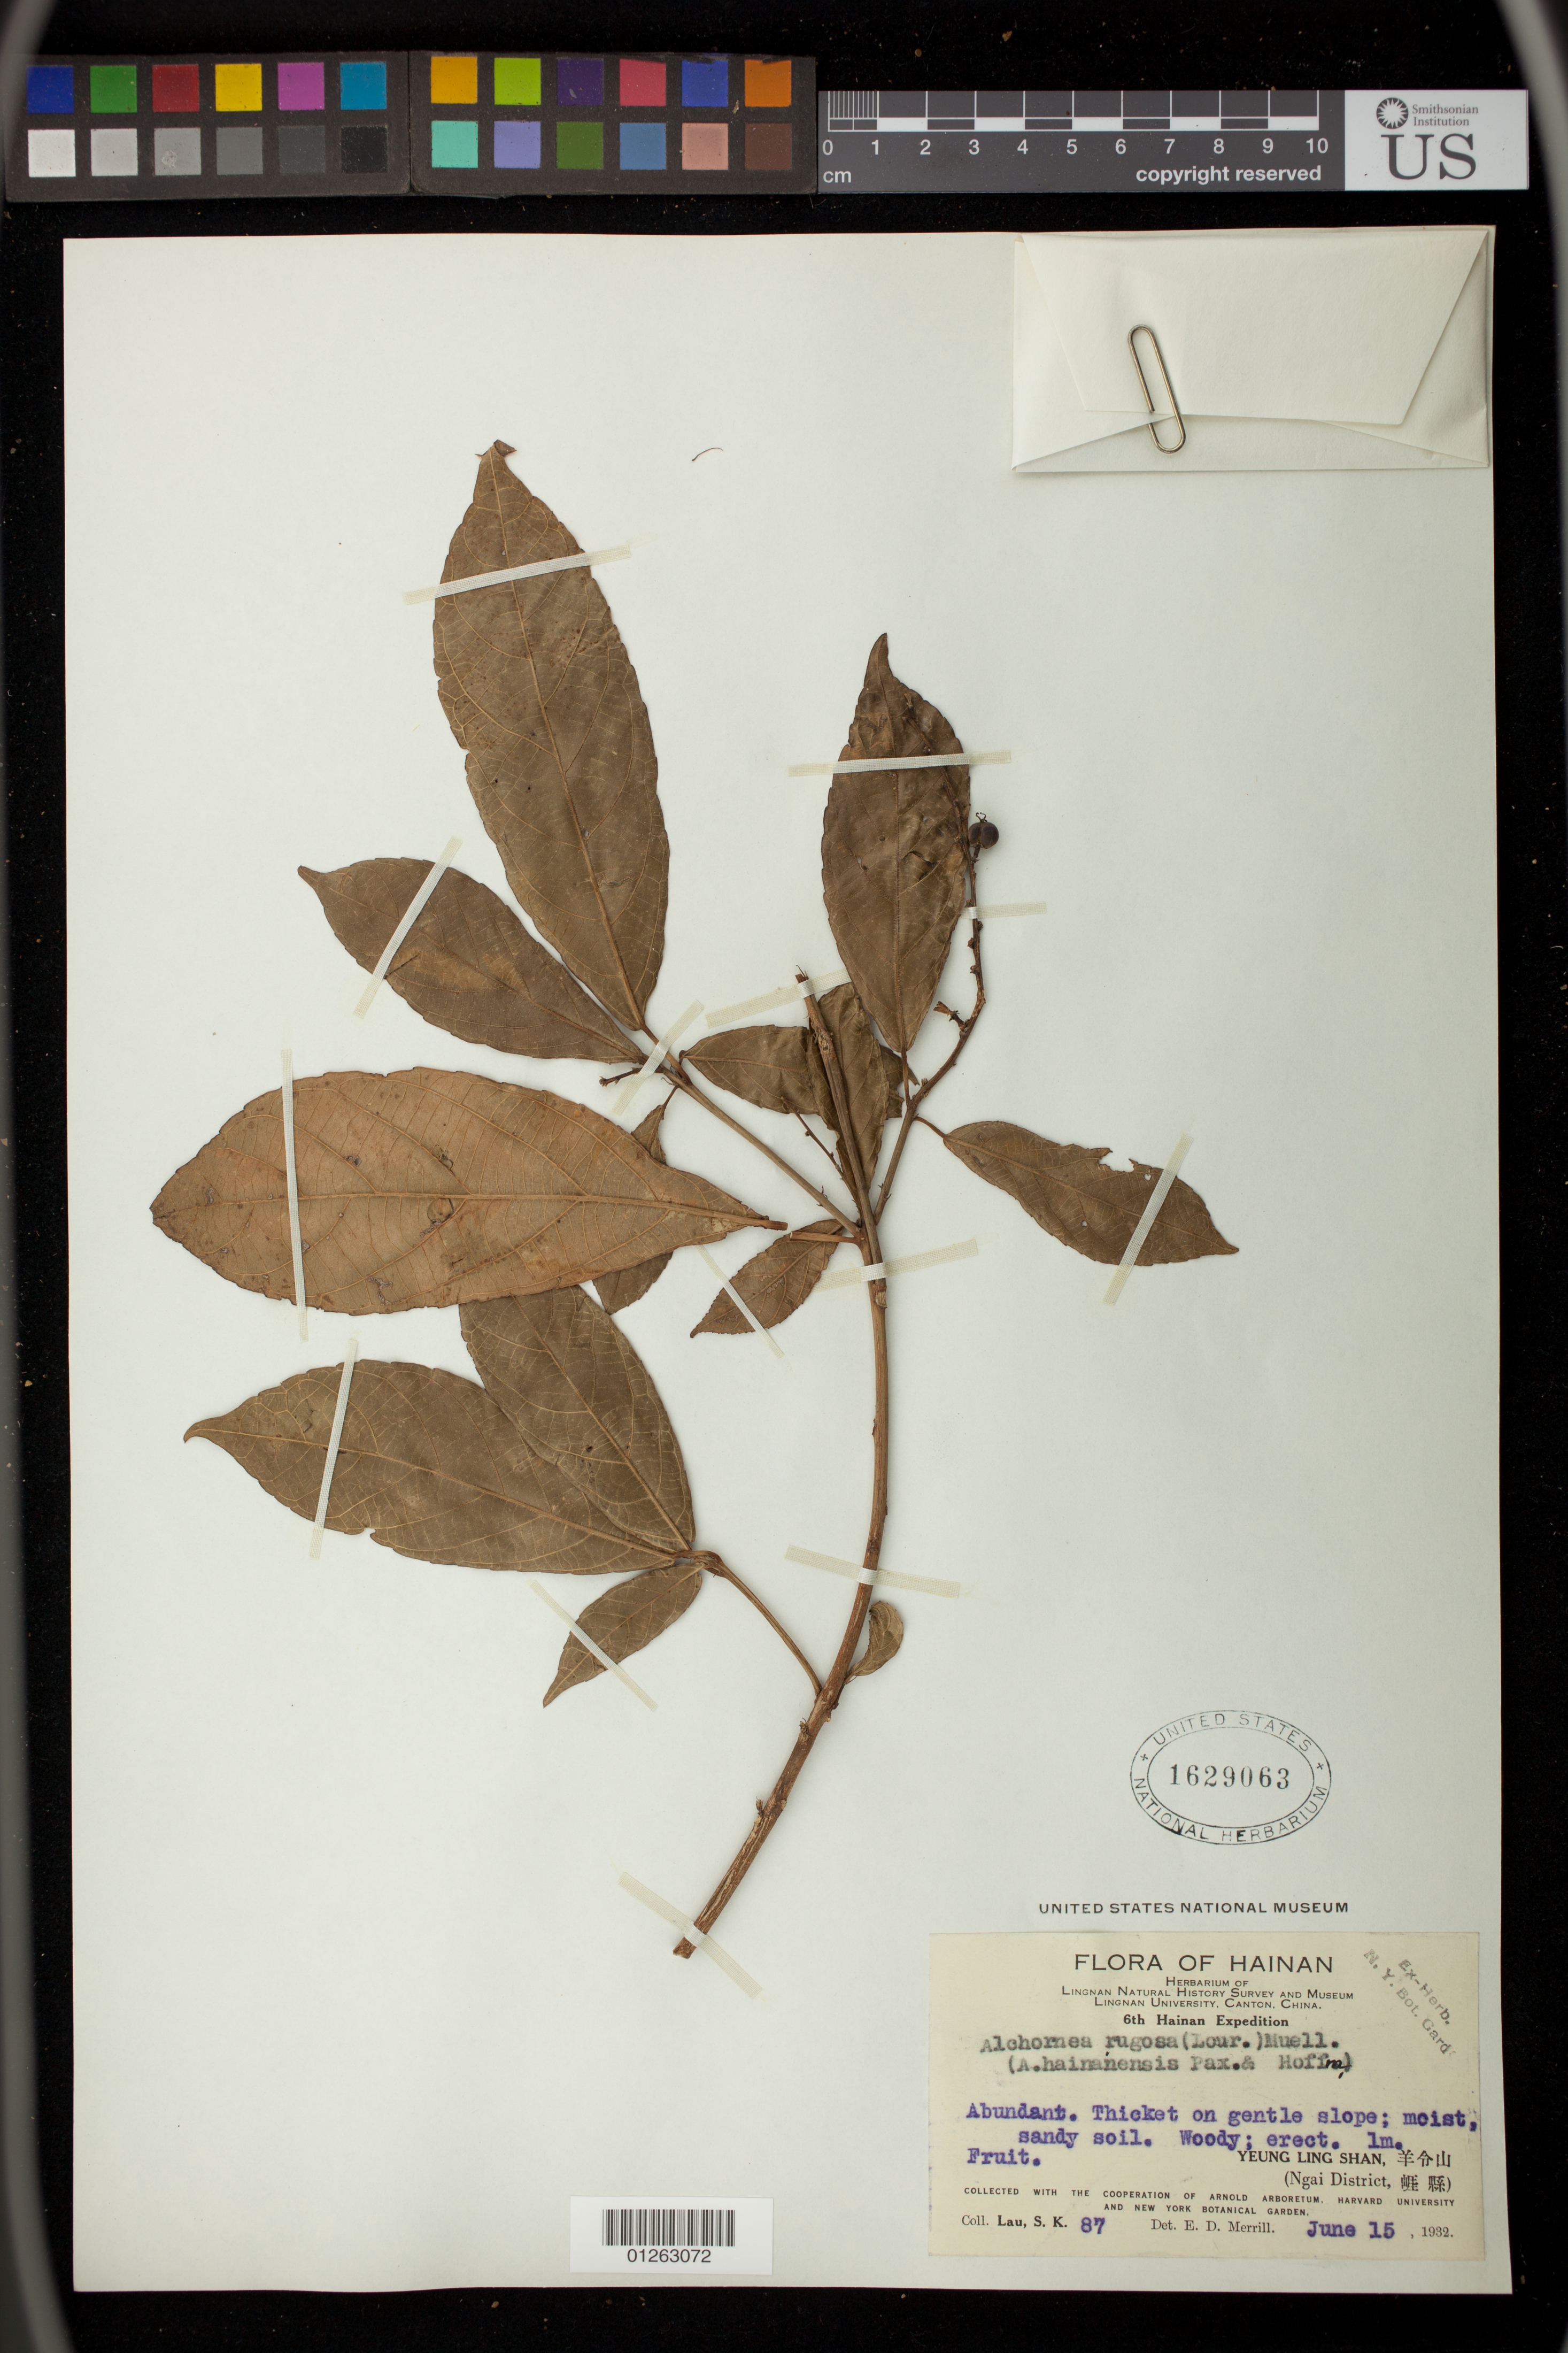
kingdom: Plantae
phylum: Tracheophyta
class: Magnoliopsida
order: Malpighiales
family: Euphorbiaceae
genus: Alchornea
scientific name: Alchornea rugosa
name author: (Lour.) Müll. Arg.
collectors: S. Lau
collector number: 87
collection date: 1932-06-15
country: China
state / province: Hainan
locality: Thicket on gentle slope; moist, sandy soil.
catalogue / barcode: US 1629063